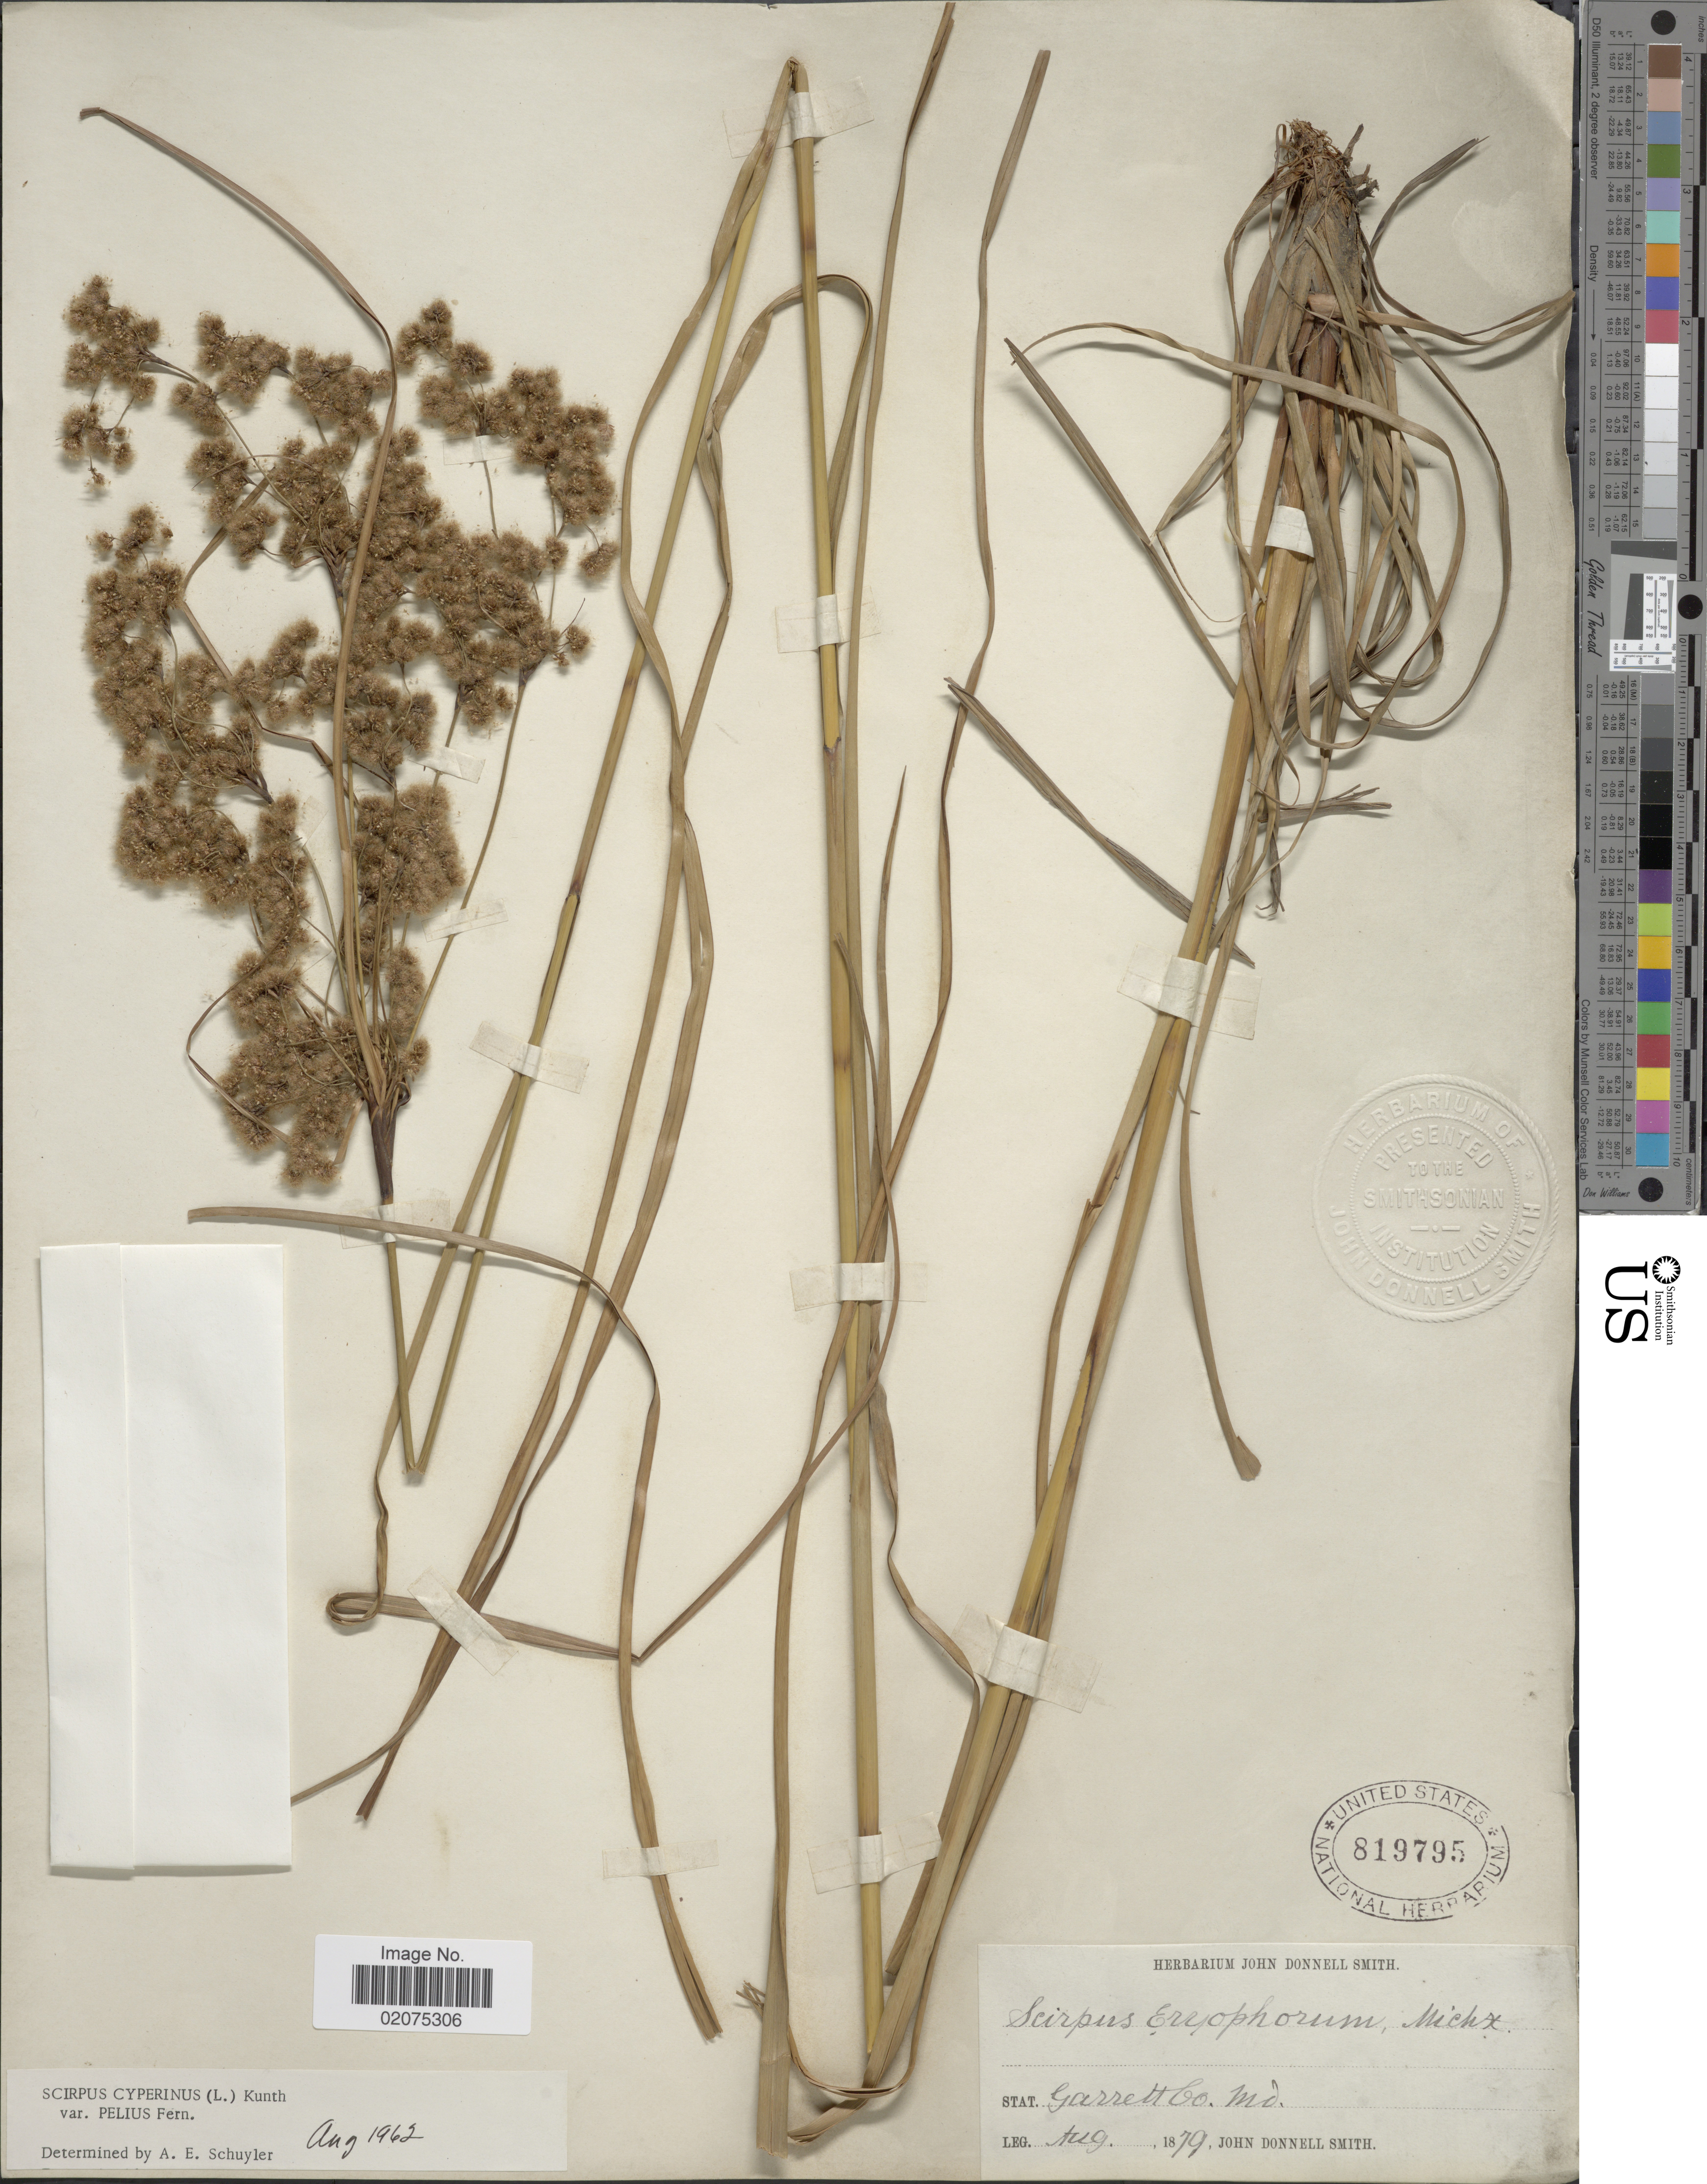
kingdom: Plantae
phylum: Tracheophyta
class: Liliopsida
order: Poales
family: Cyperaceae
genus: Scirpus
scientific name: Scirpus cyperinus var. pelius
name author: Fernald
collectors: J. Donnell Smith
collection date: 1879-08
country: United States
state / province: Maryland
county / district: Garrett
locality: Garrett Co, Md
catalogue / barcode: US 819795